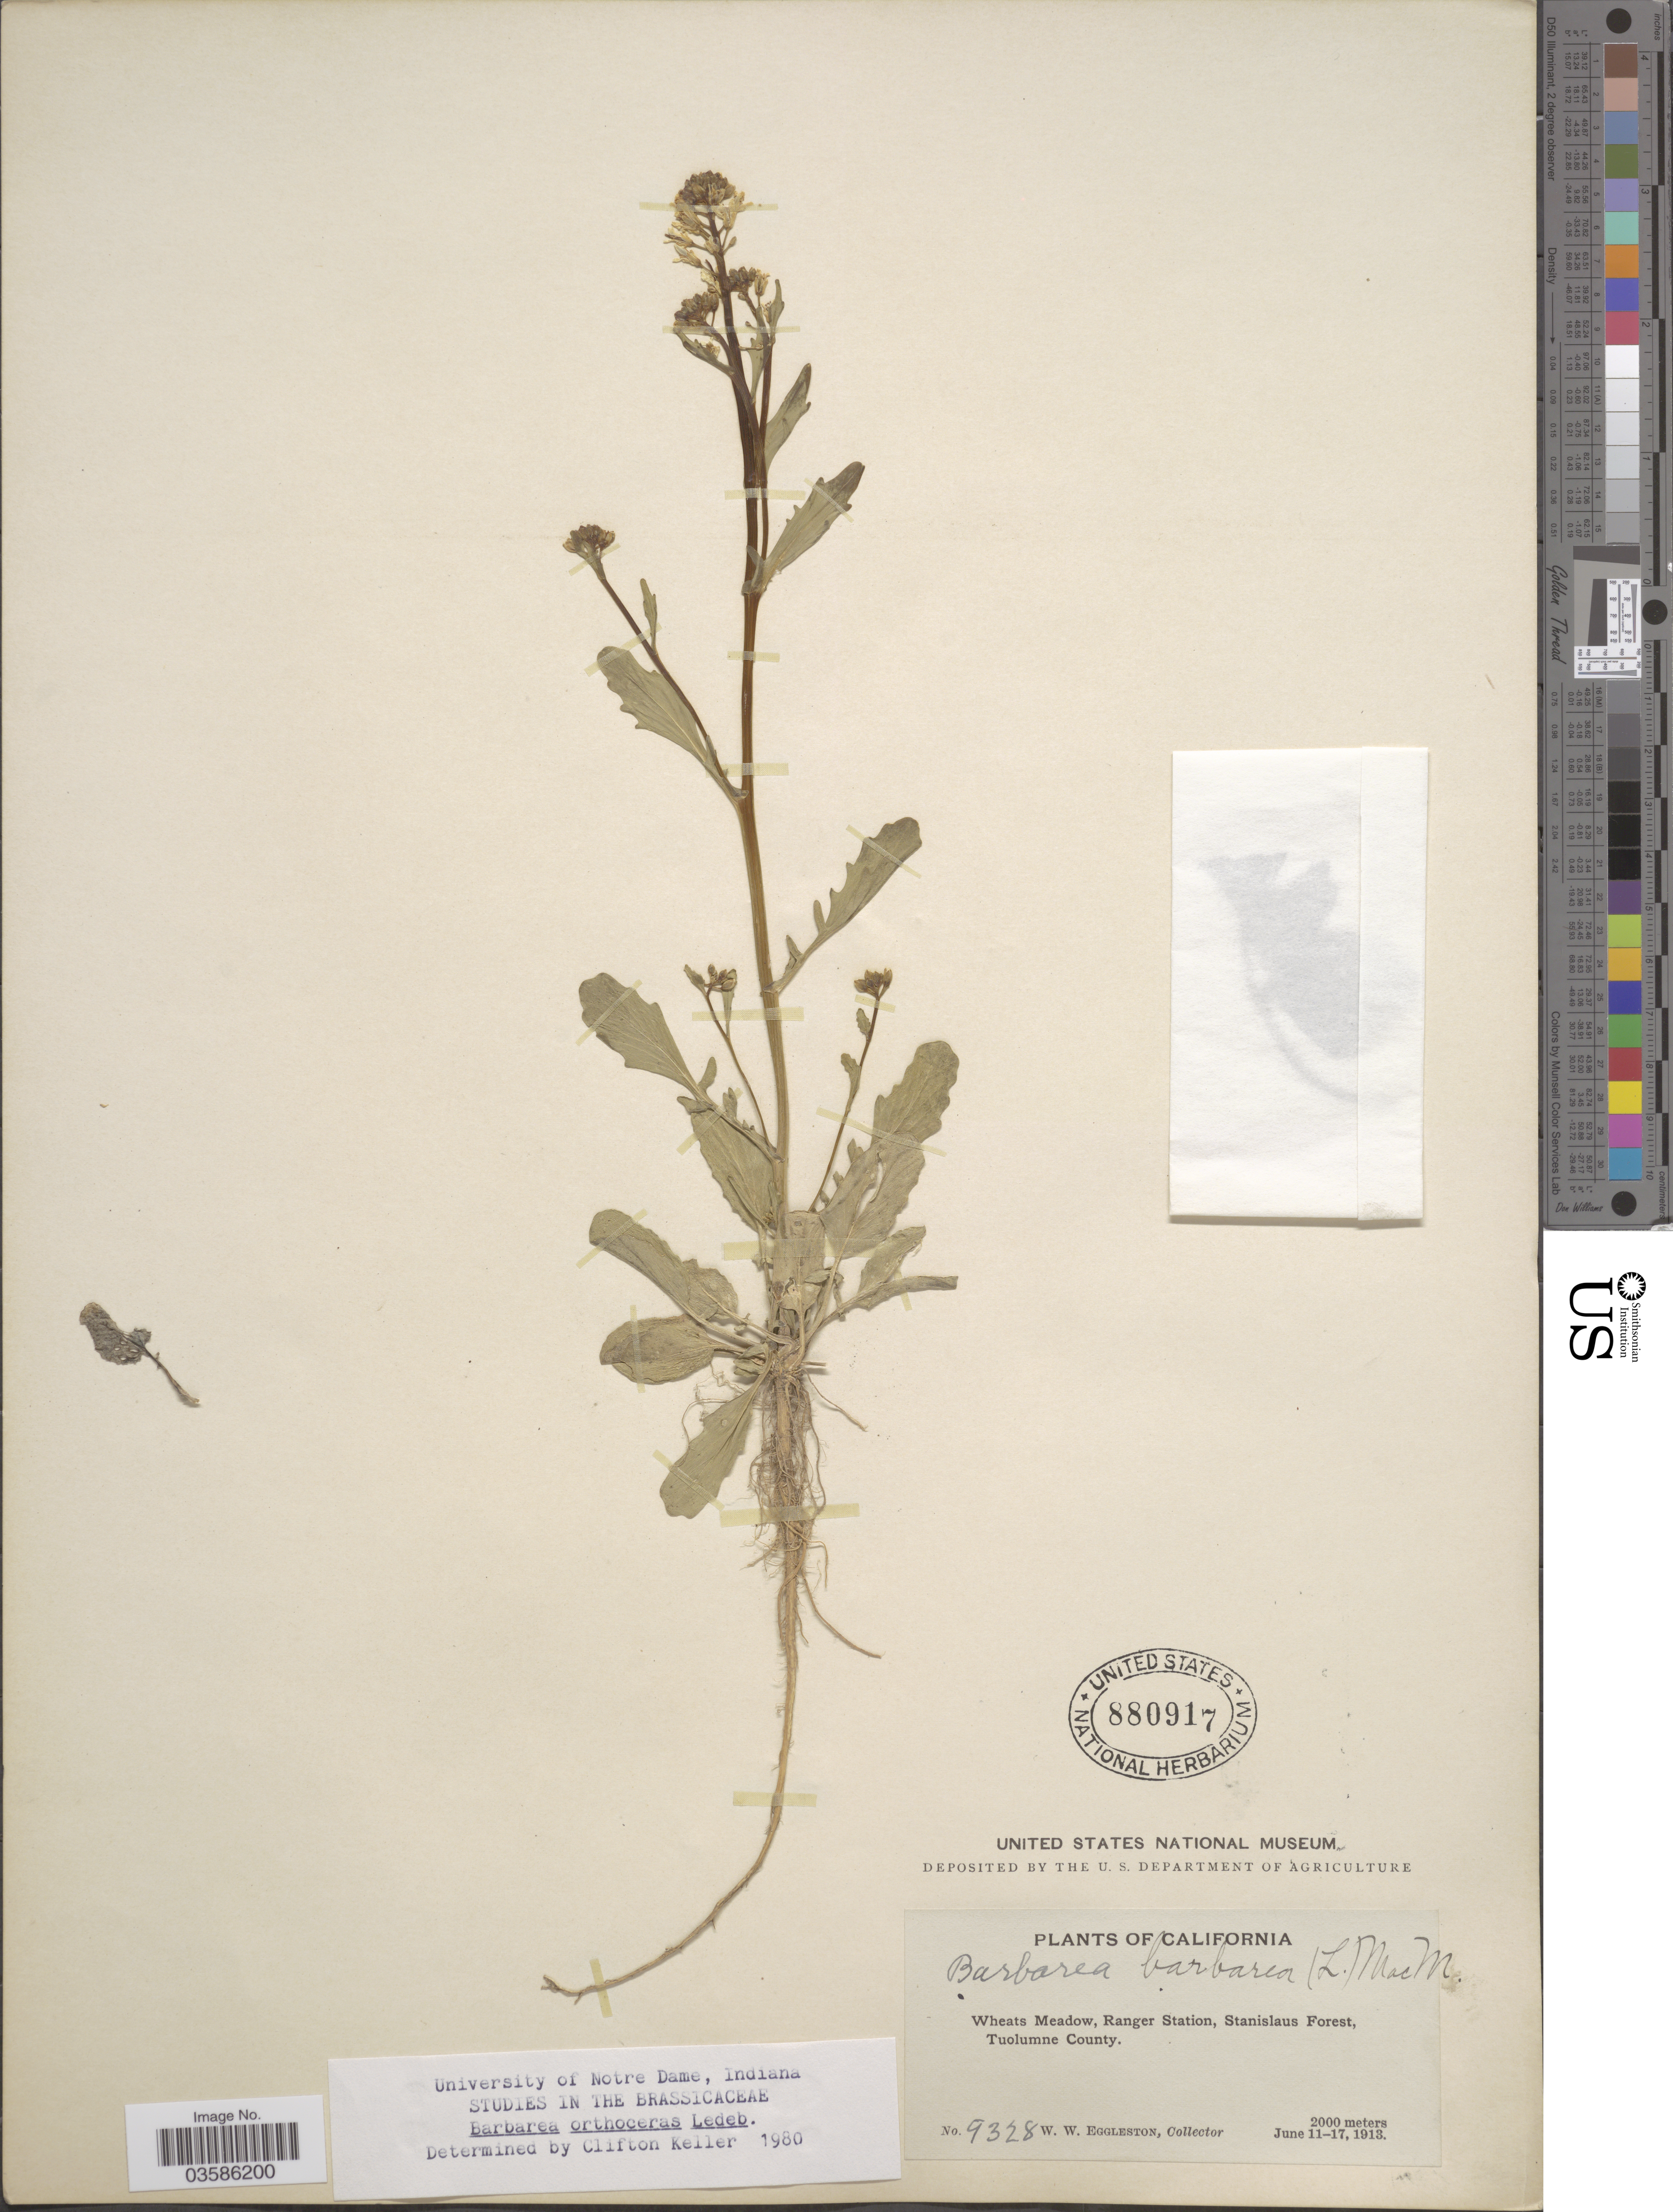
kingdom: Plantae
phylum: Tracheophyta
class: Magnoliopsida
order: Brassicales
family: Brassicaceae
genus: Barbarea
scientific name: Barbarea orthoceras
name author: Ledeb.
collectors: W. W. Eggleston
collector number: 9328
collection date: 1913-06-11/1913-06-17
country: United States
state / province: California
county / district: Tuolumne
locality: Wheats Meadow, Ranger Station, Stanislaus Forest, Tuolumne County.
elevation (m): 2000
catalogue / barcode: US 880917